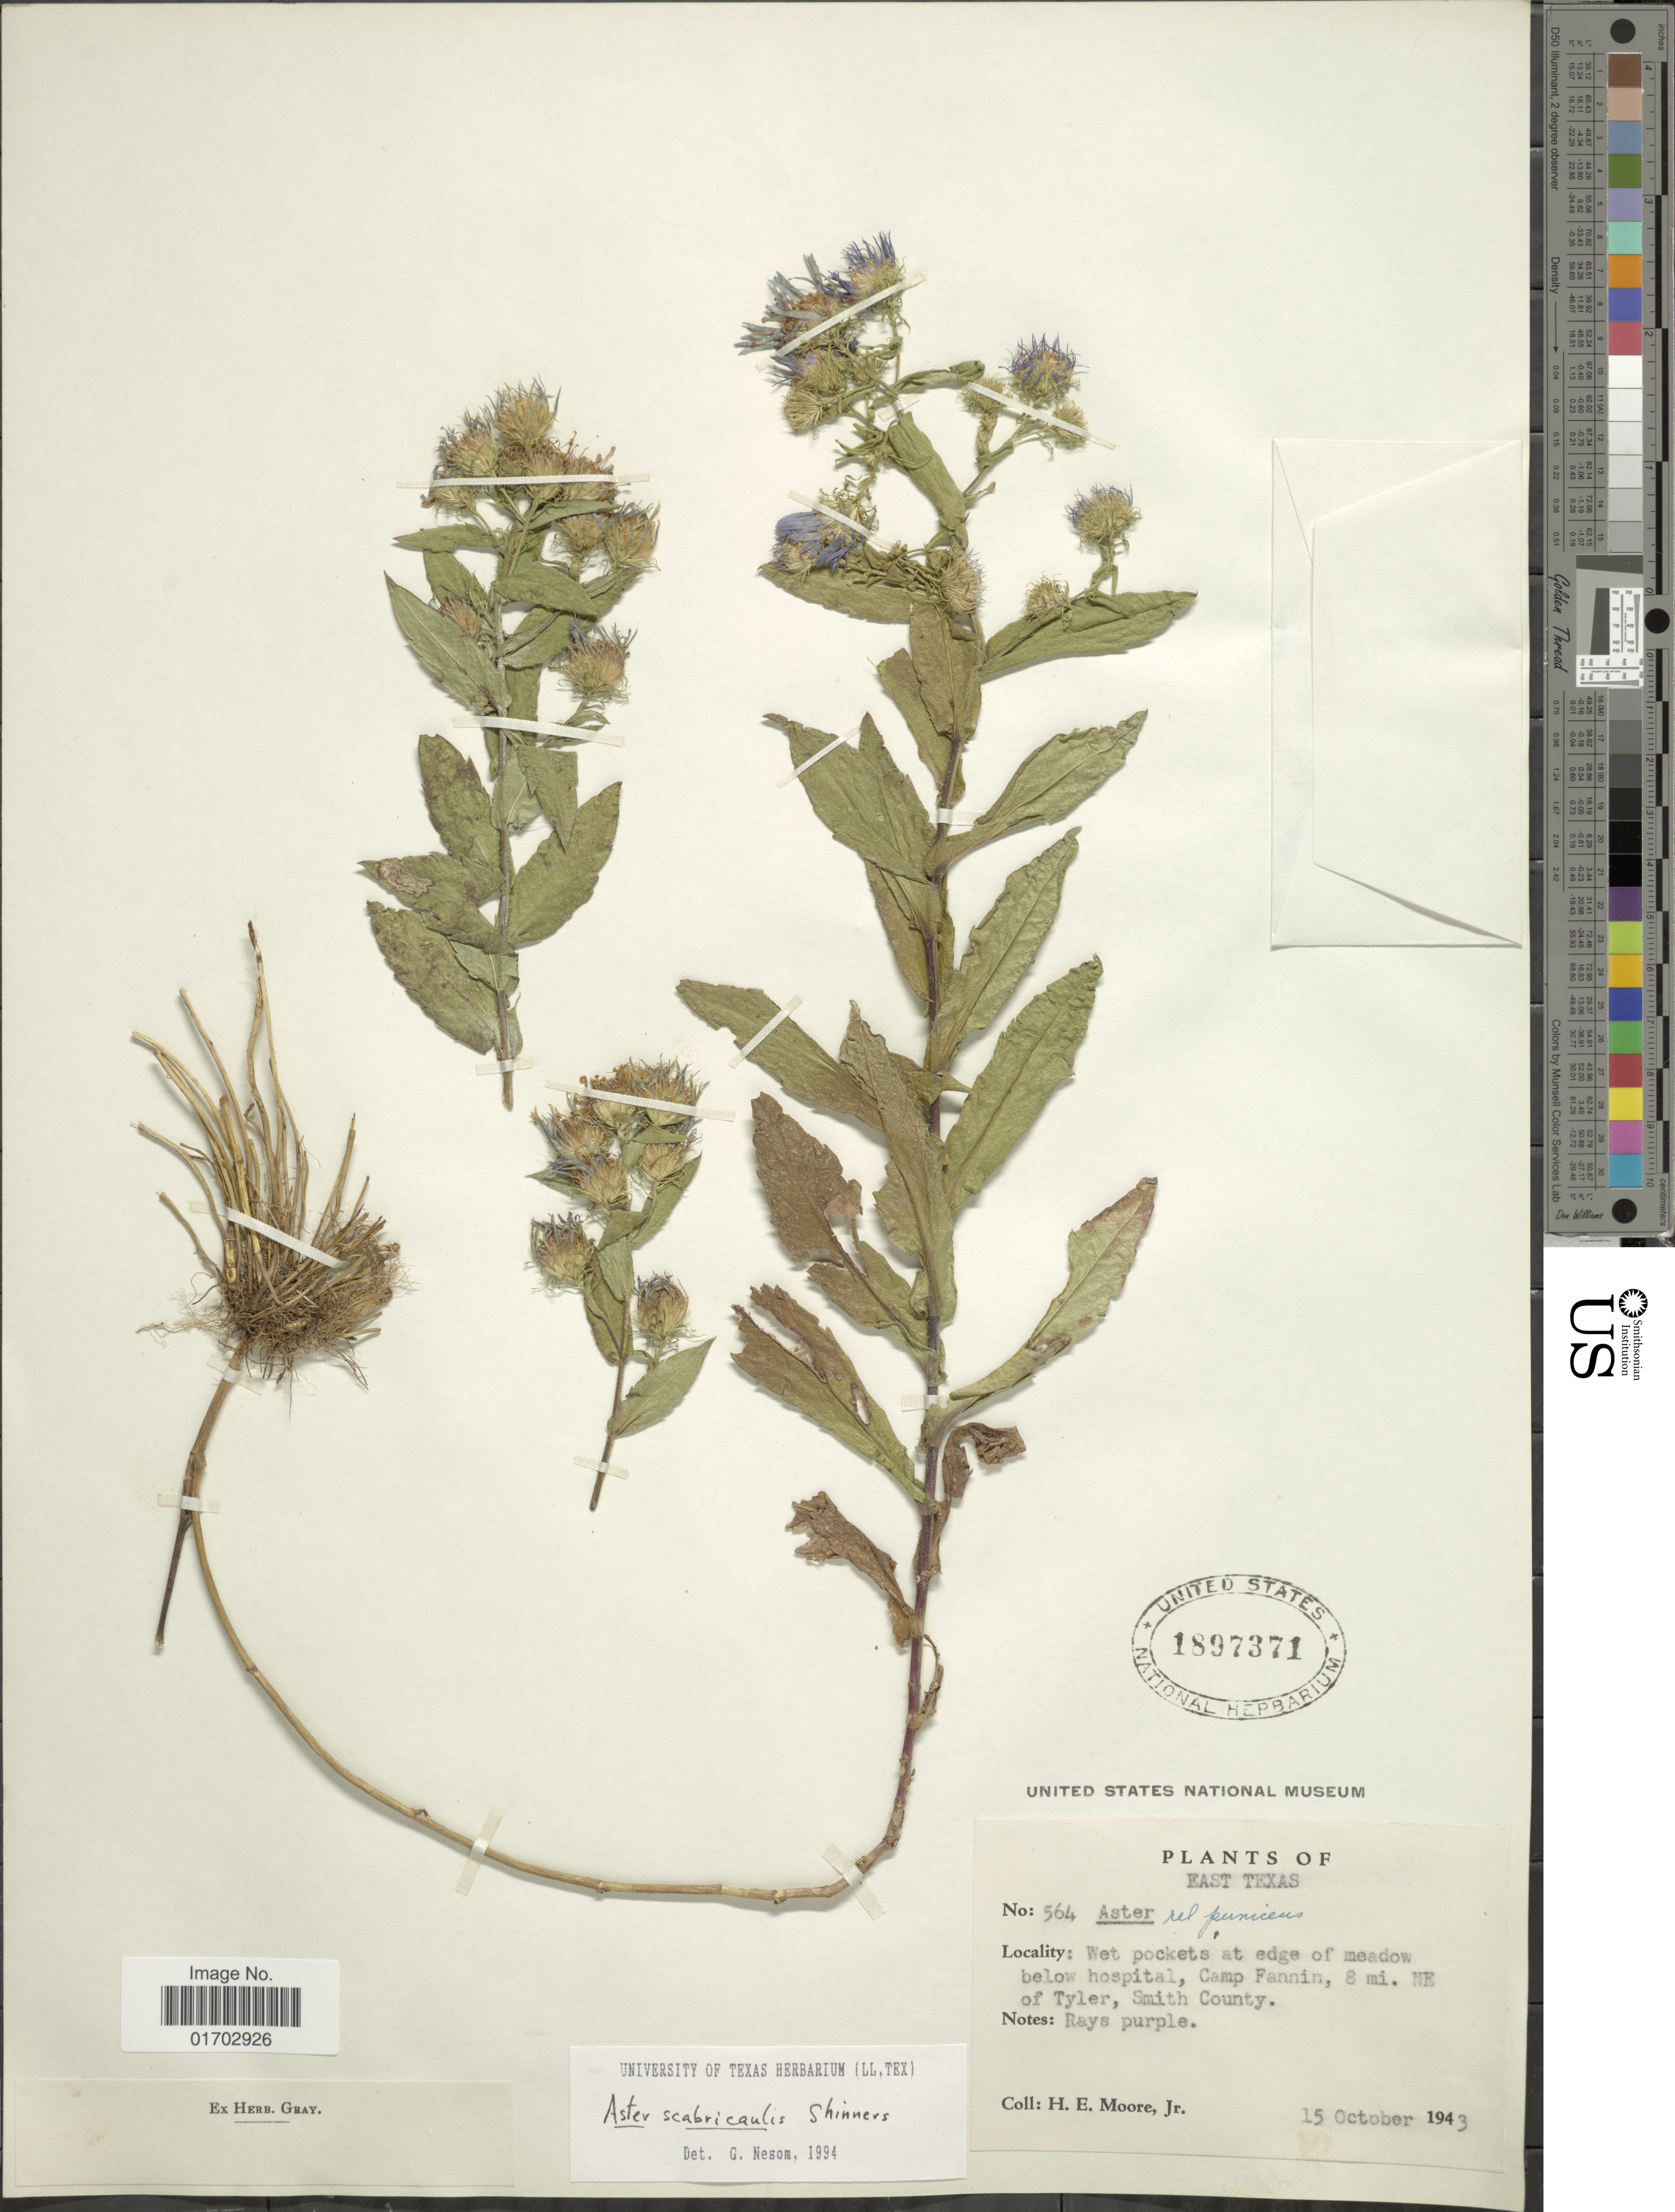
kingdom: Plantae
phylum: Tracheophyta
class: Magnoliopsida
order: Asterales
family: Asteraceae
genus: Symphyotrichum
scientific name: Symphyotrichum puniceum var. scabricaule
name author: (Shinners) G.L. Nesom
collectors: H. E. Moore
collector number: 564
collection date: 1943-10-15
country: United States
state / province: Texas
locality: East Texas, Camp Fannin, 8 mi. NE of Tyler, Smith County.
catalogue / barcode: US 1897371